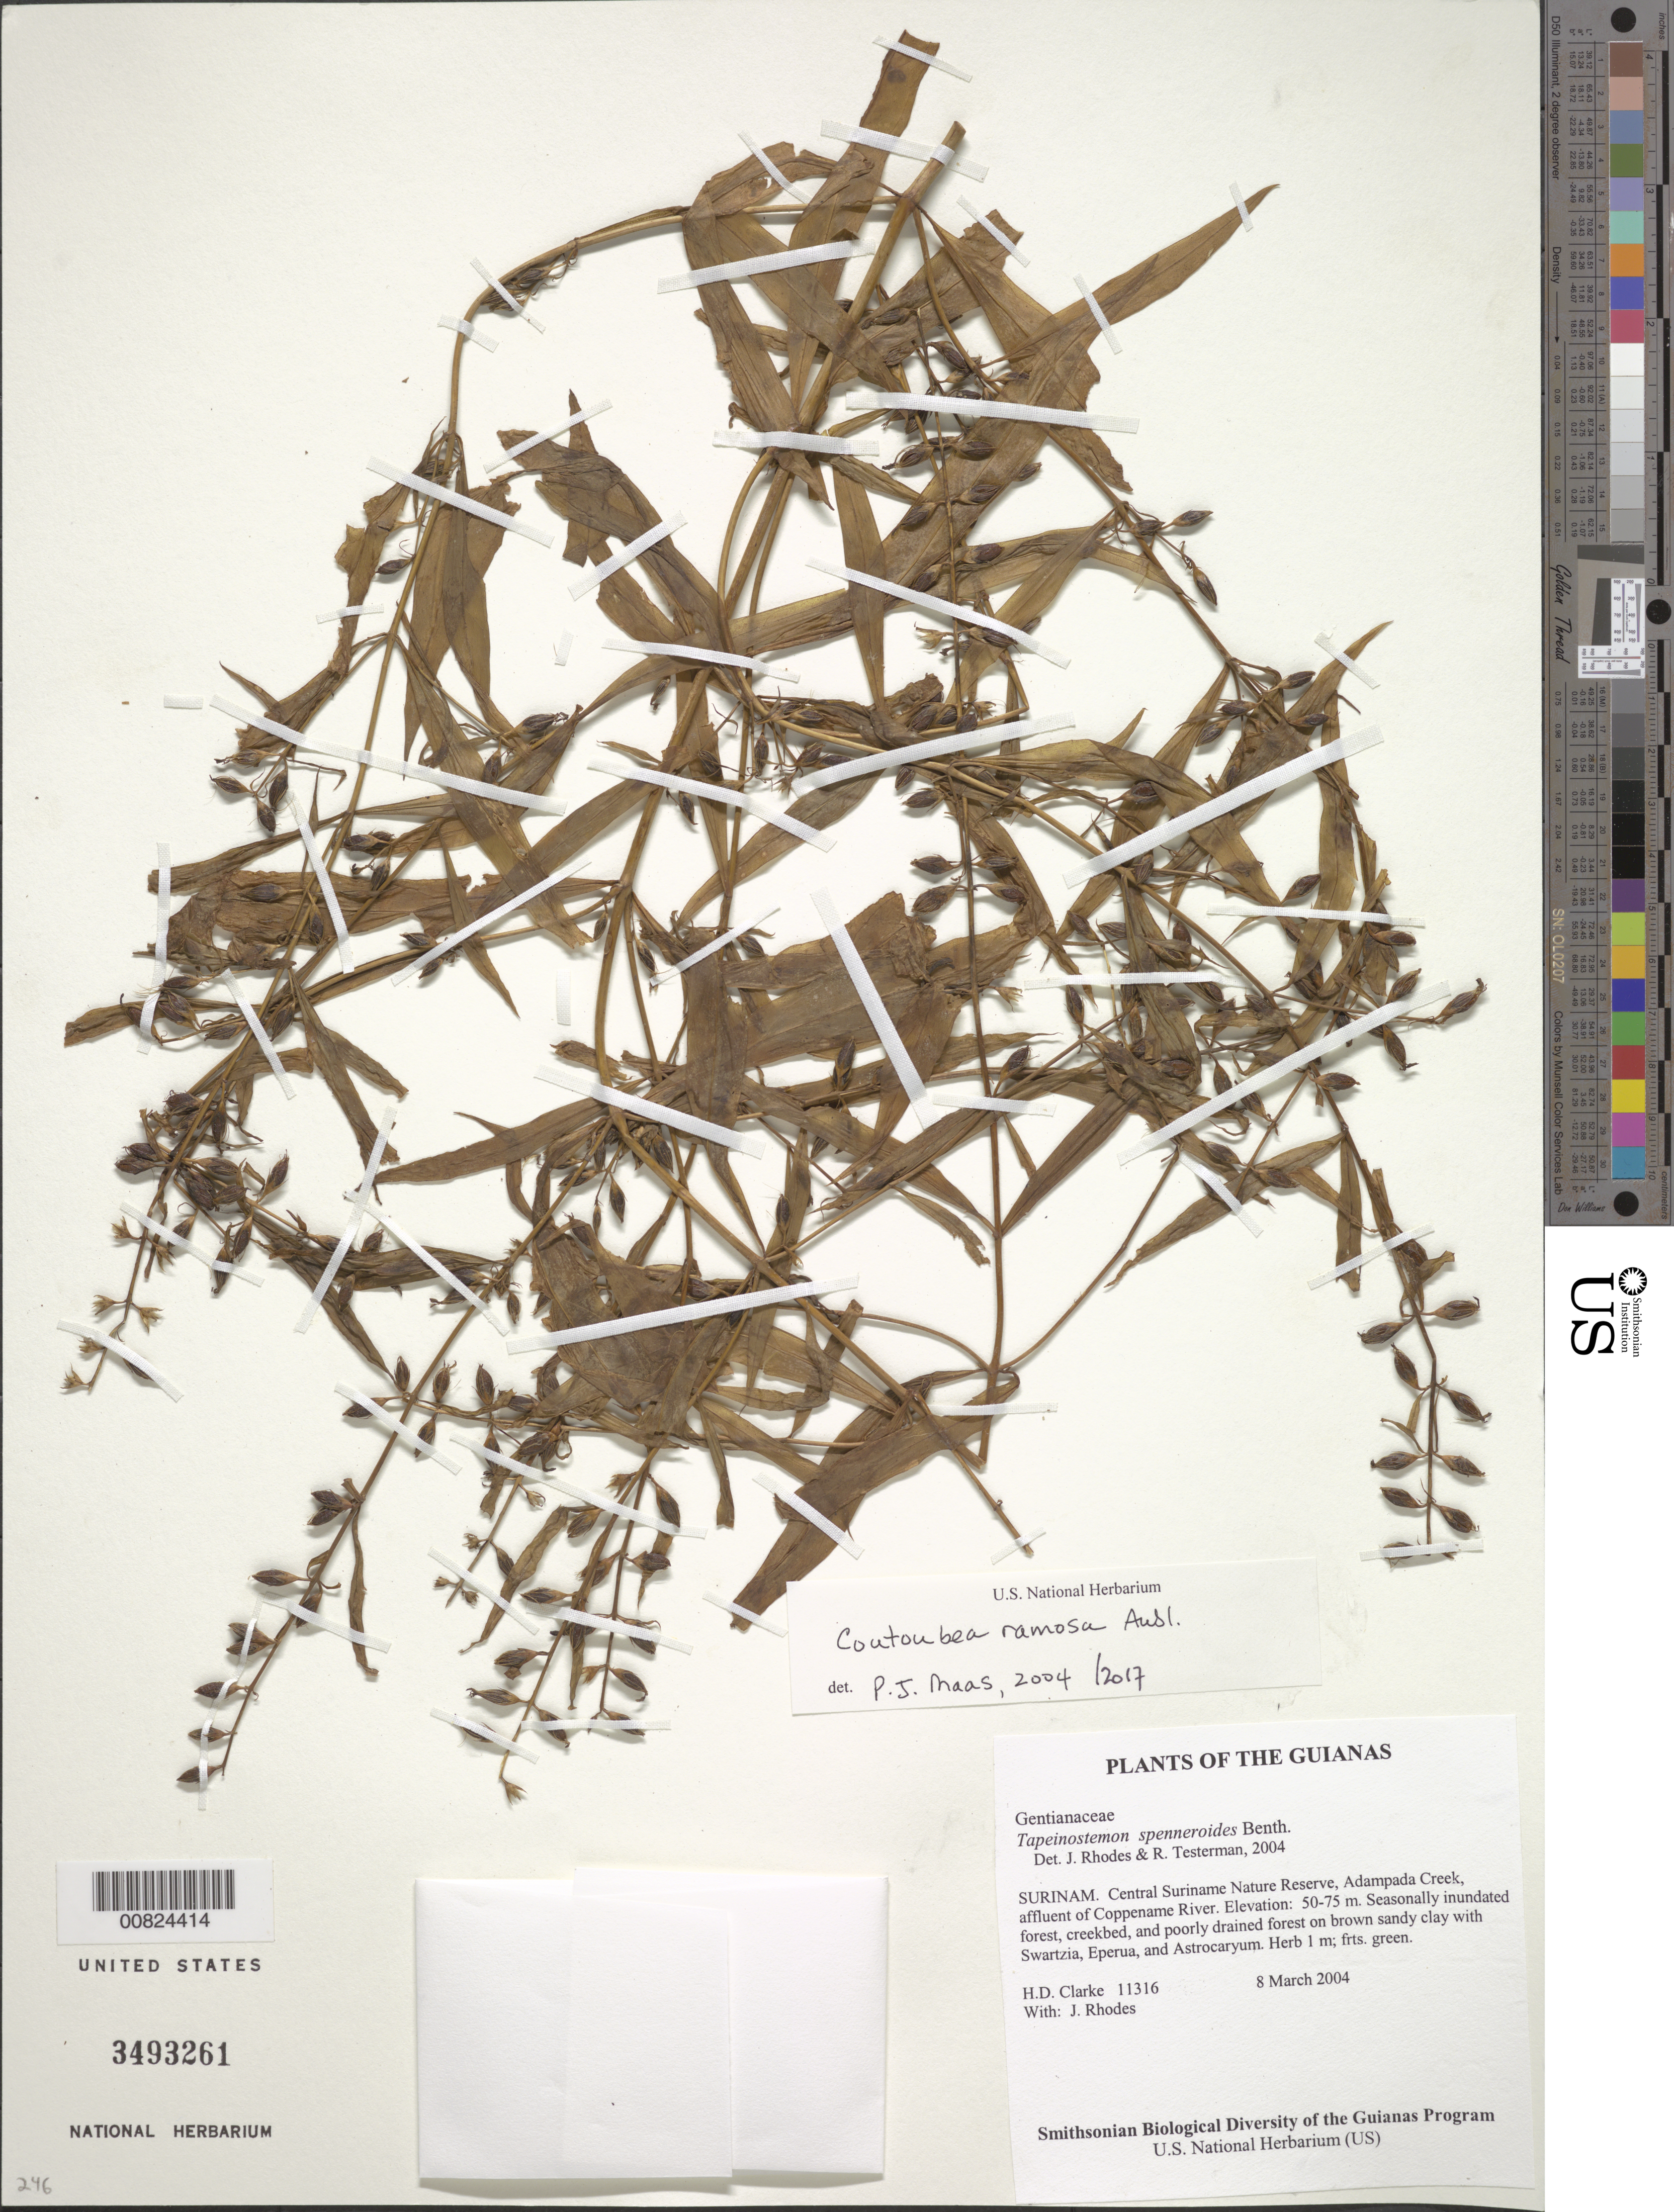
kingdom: Plantae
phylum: Tracheophyta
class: Magnoliopsida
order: Gentianales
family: Gentianaceae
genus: Coutoubea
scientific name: Coutoubea ramosa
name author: Aubl.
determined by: Maas, P. J. M.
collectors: H. D. Clarke & J. Rhodes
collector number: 11316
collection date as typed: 8 March 2004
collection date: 2004-03-08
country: Suriname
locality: Central Suriname Nature Reserve, Adampada Creek, affluent of Coppename River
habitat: Seasonally inundated forest, creekbed, and poorly drained forest on brown sandy clay with Swartzia, Eperua, and Astrocaryum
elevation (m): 50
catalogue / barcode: US 3493261